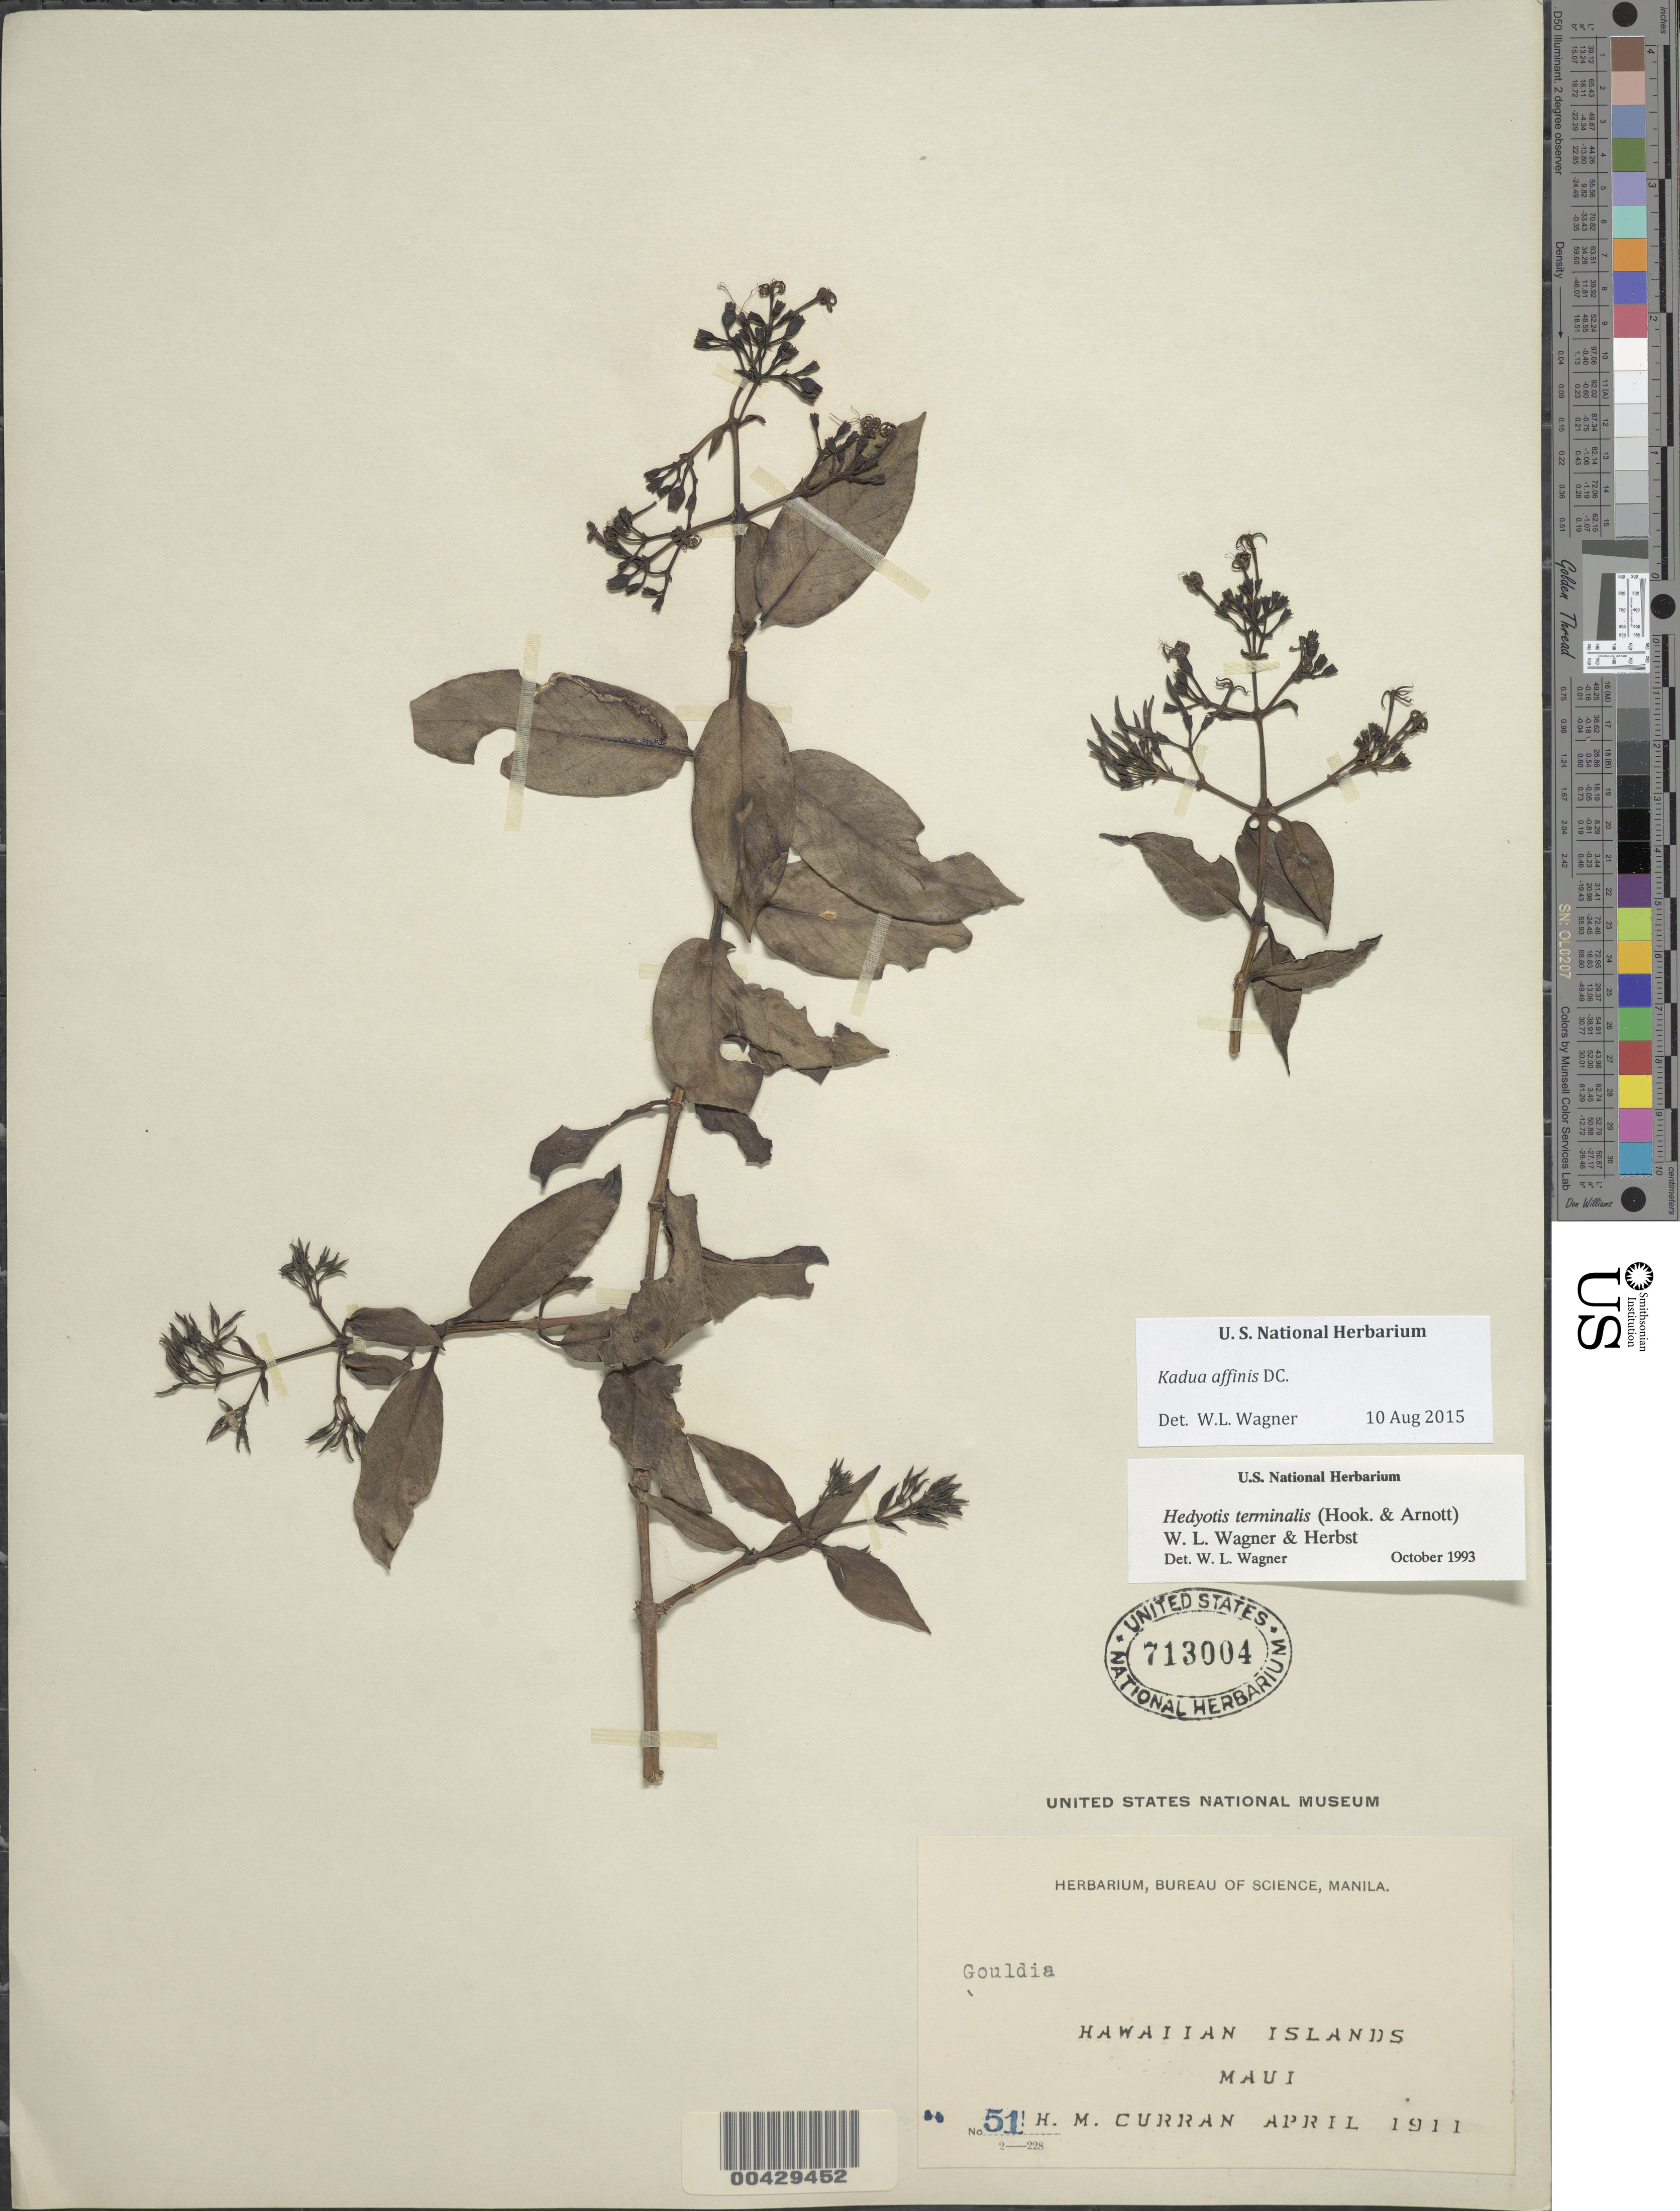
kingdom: Plantae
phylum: Tracheophyta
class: Magnoliopsida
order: Gentianales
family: Rubiaceae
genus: Kadua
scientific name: Kadua affinis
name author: DC.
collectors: H. M. Curran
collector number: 51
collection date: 1911-04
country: United States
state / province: Hawaii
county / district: Maui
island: Maui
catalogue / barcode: US 713004